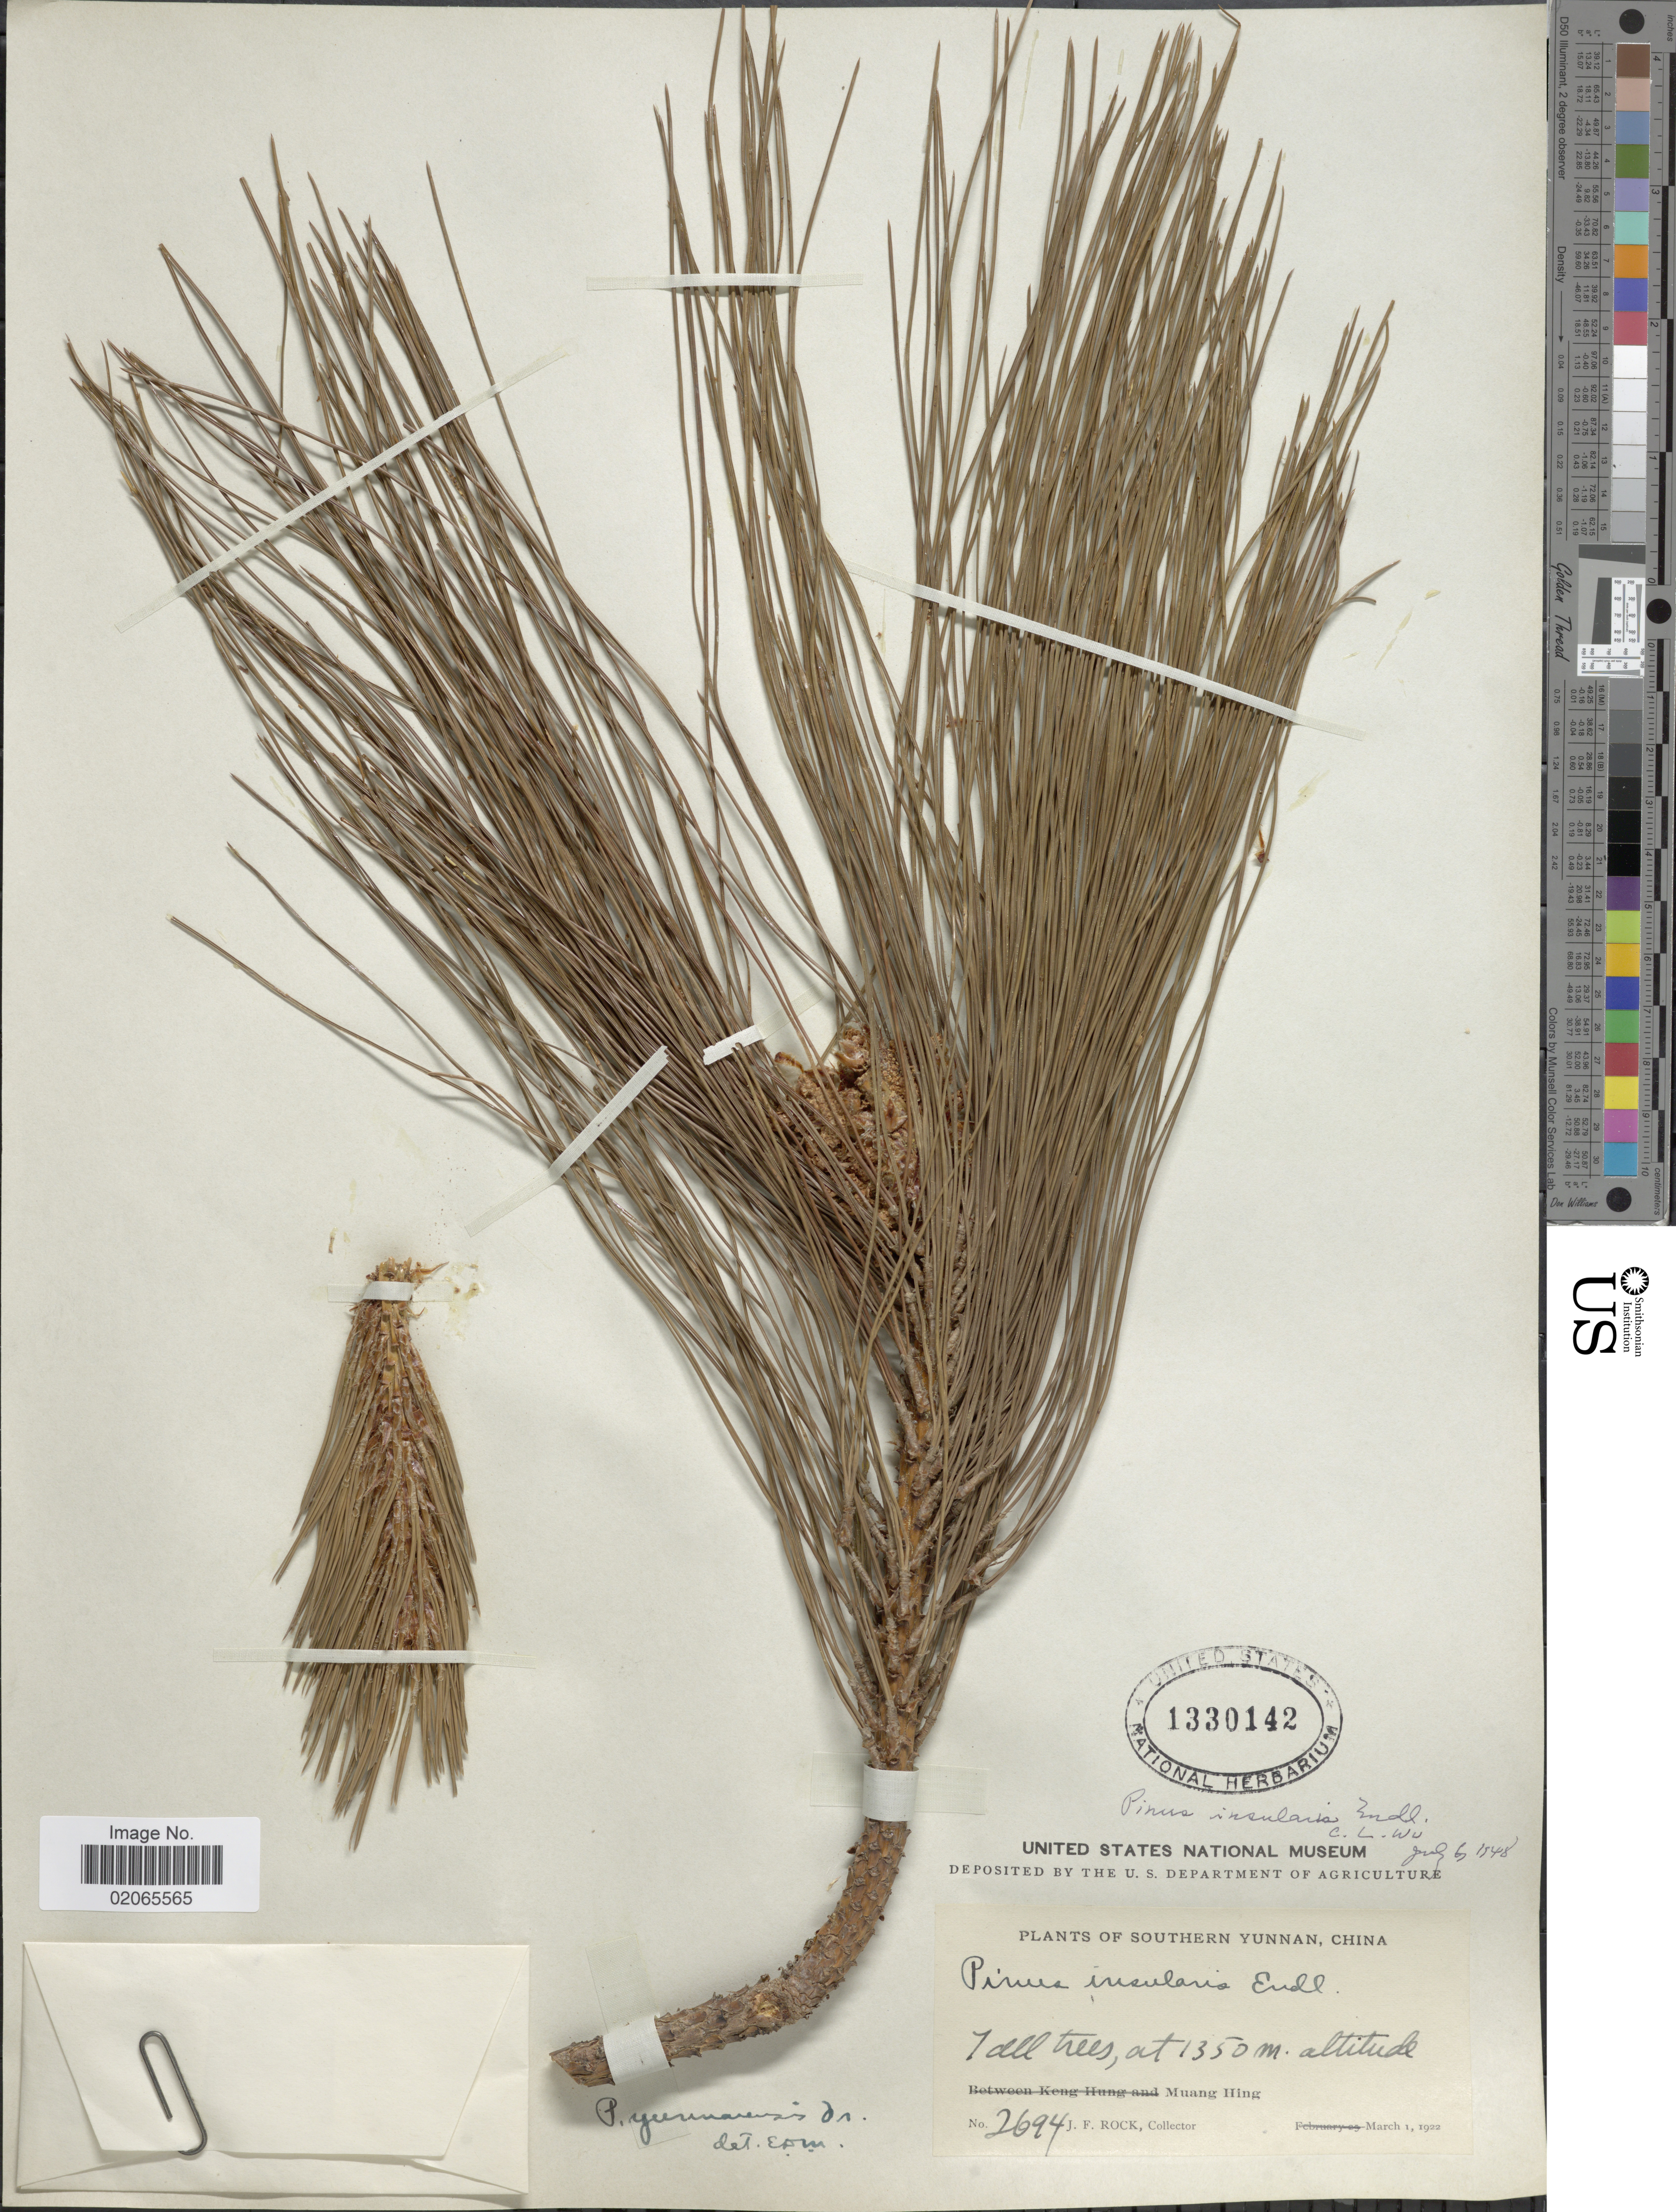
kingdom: Plantae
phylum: Tracheophyta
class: Pinopsida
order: Pinales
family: Pinaceae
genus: Pinus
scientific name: Pinus insularis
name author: Endl.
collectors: J. Rock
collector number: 2694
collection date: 1922-03-01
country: China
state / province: Yunnan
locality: Southern Yunnan, Muang Hing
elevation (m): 1350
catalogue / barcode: US 1330142